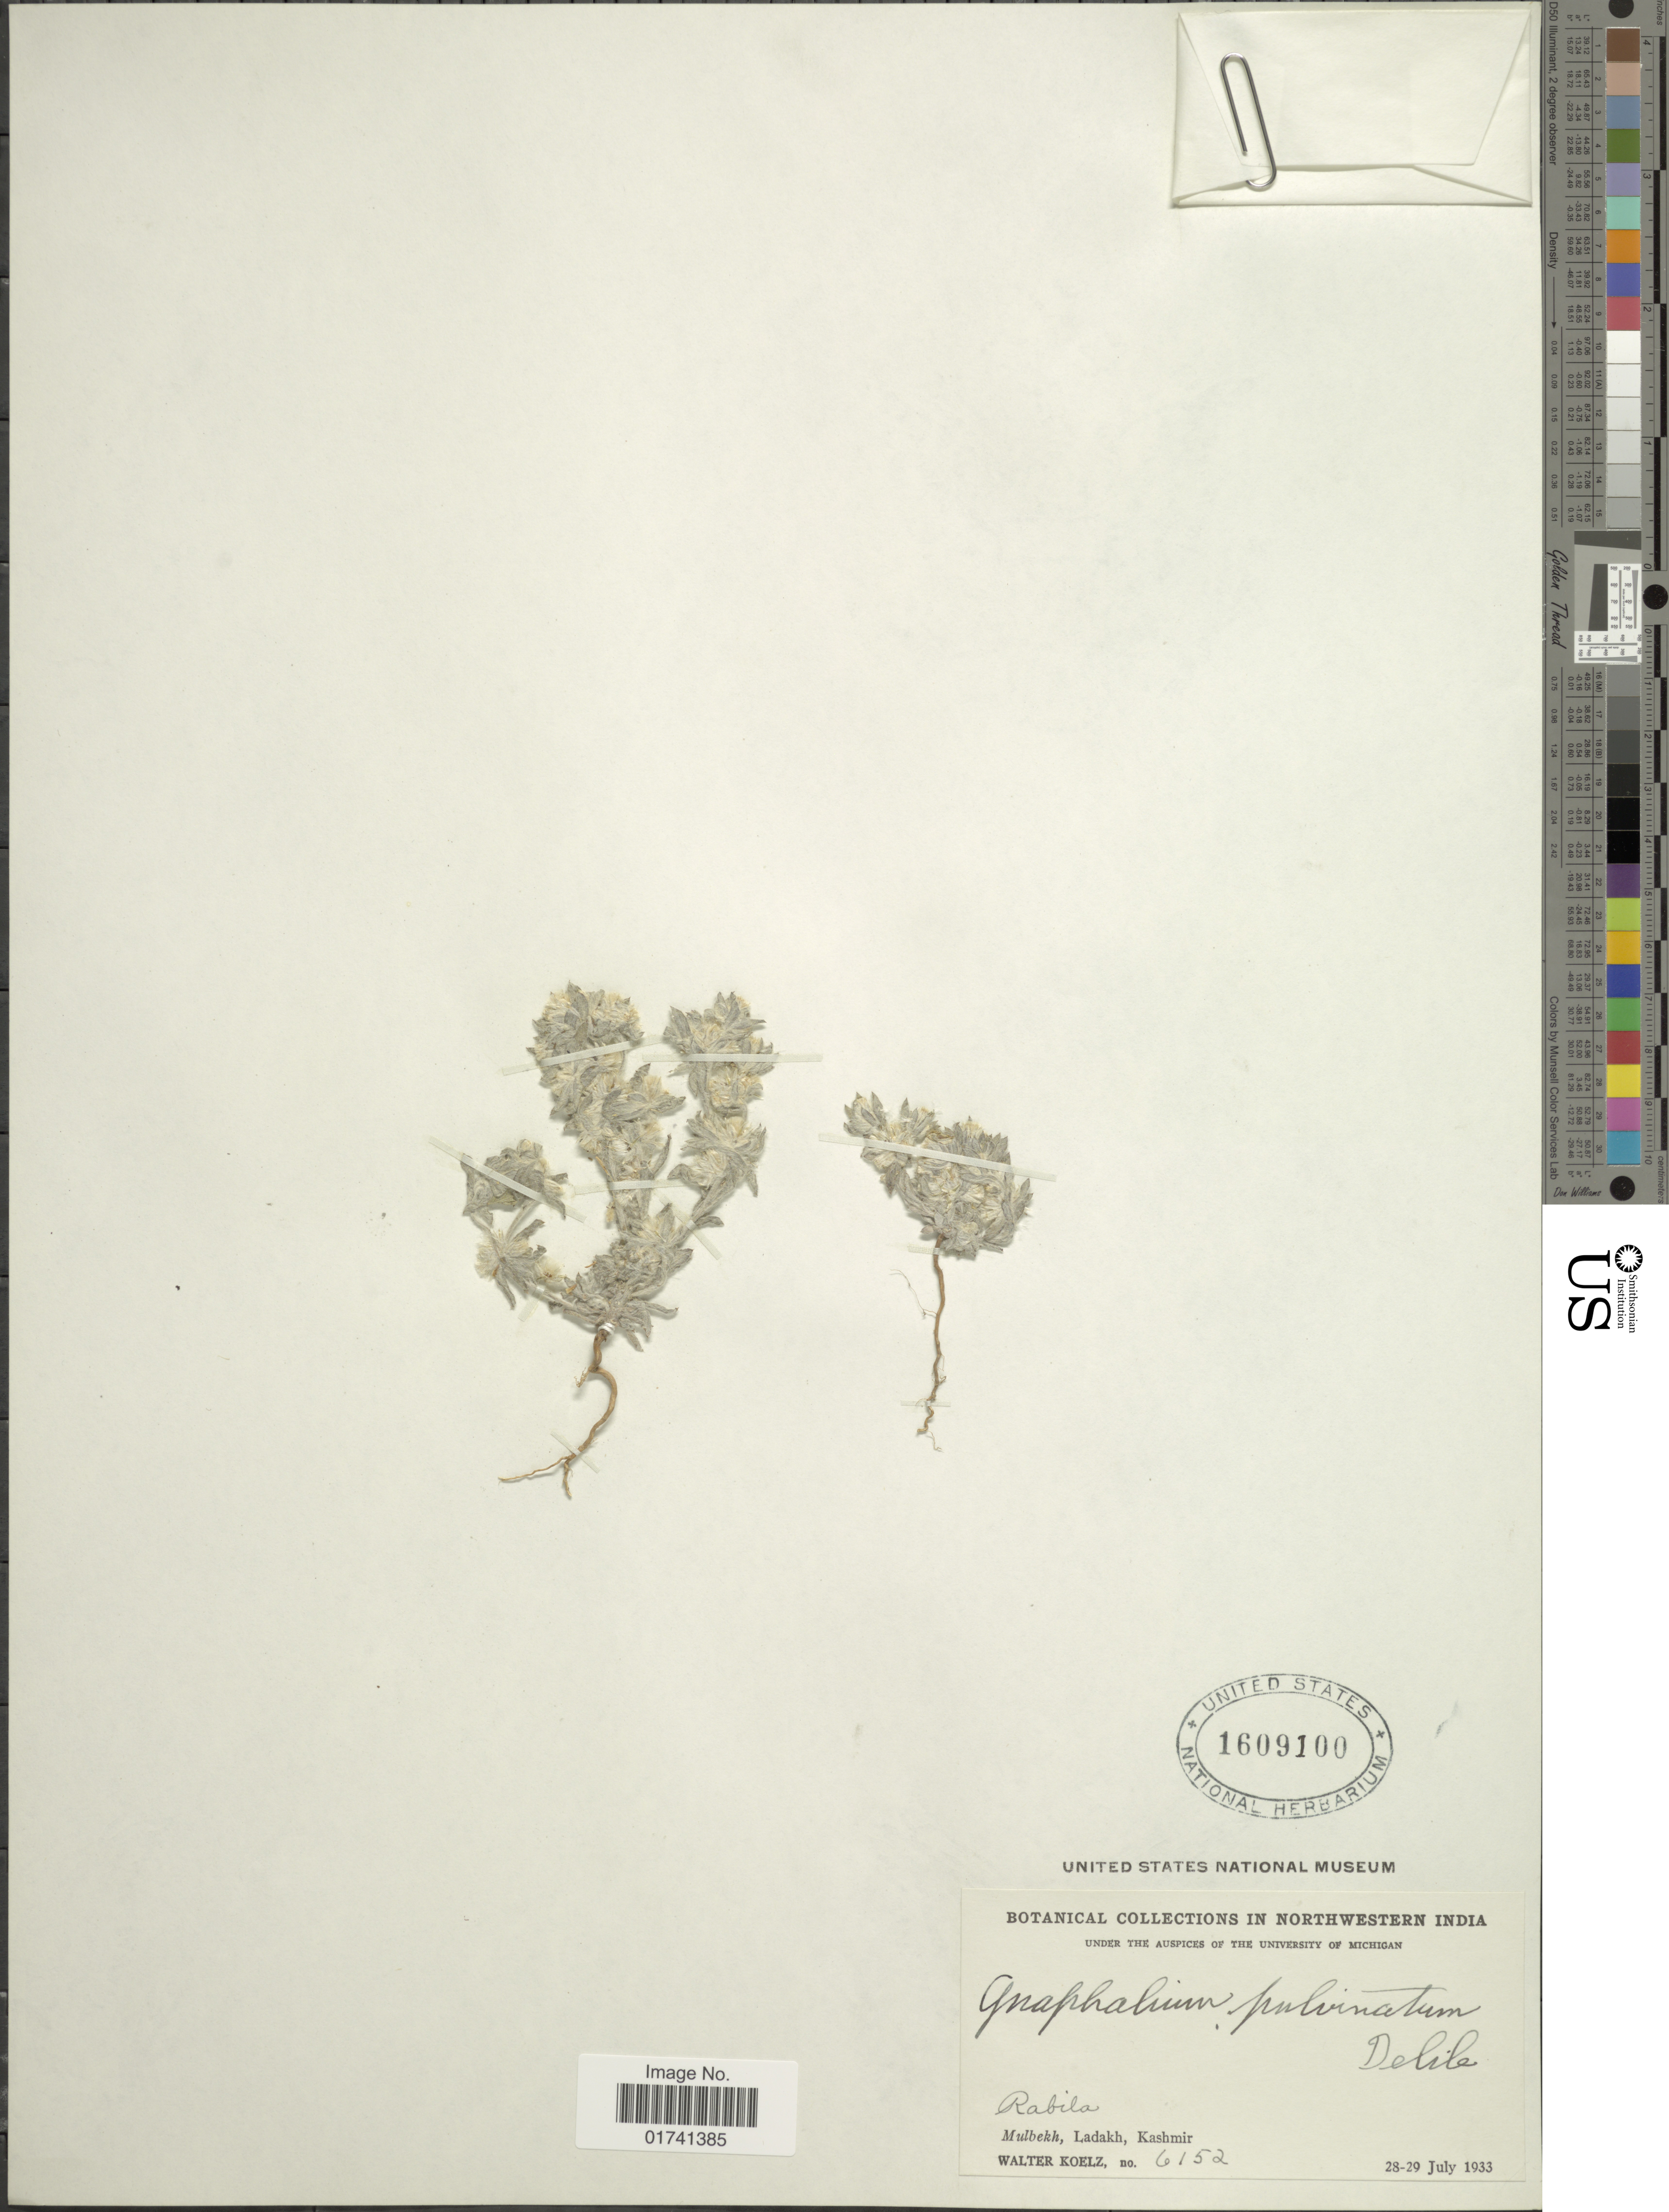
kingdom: Plantae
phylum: Tracheophyta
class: Magnoliopsida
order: Asterales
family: Asteraceae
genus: Gnomophalium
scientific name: Gnomophalium pulvinatum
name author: (Delile) Greuter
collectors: W. N. Koelz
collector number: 6152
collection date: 1933-07-28/1933-07-29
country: India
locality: Northwestern India, Rabila, Mulbekh, Ladakh, Kashmir.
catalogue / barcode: US 1609100